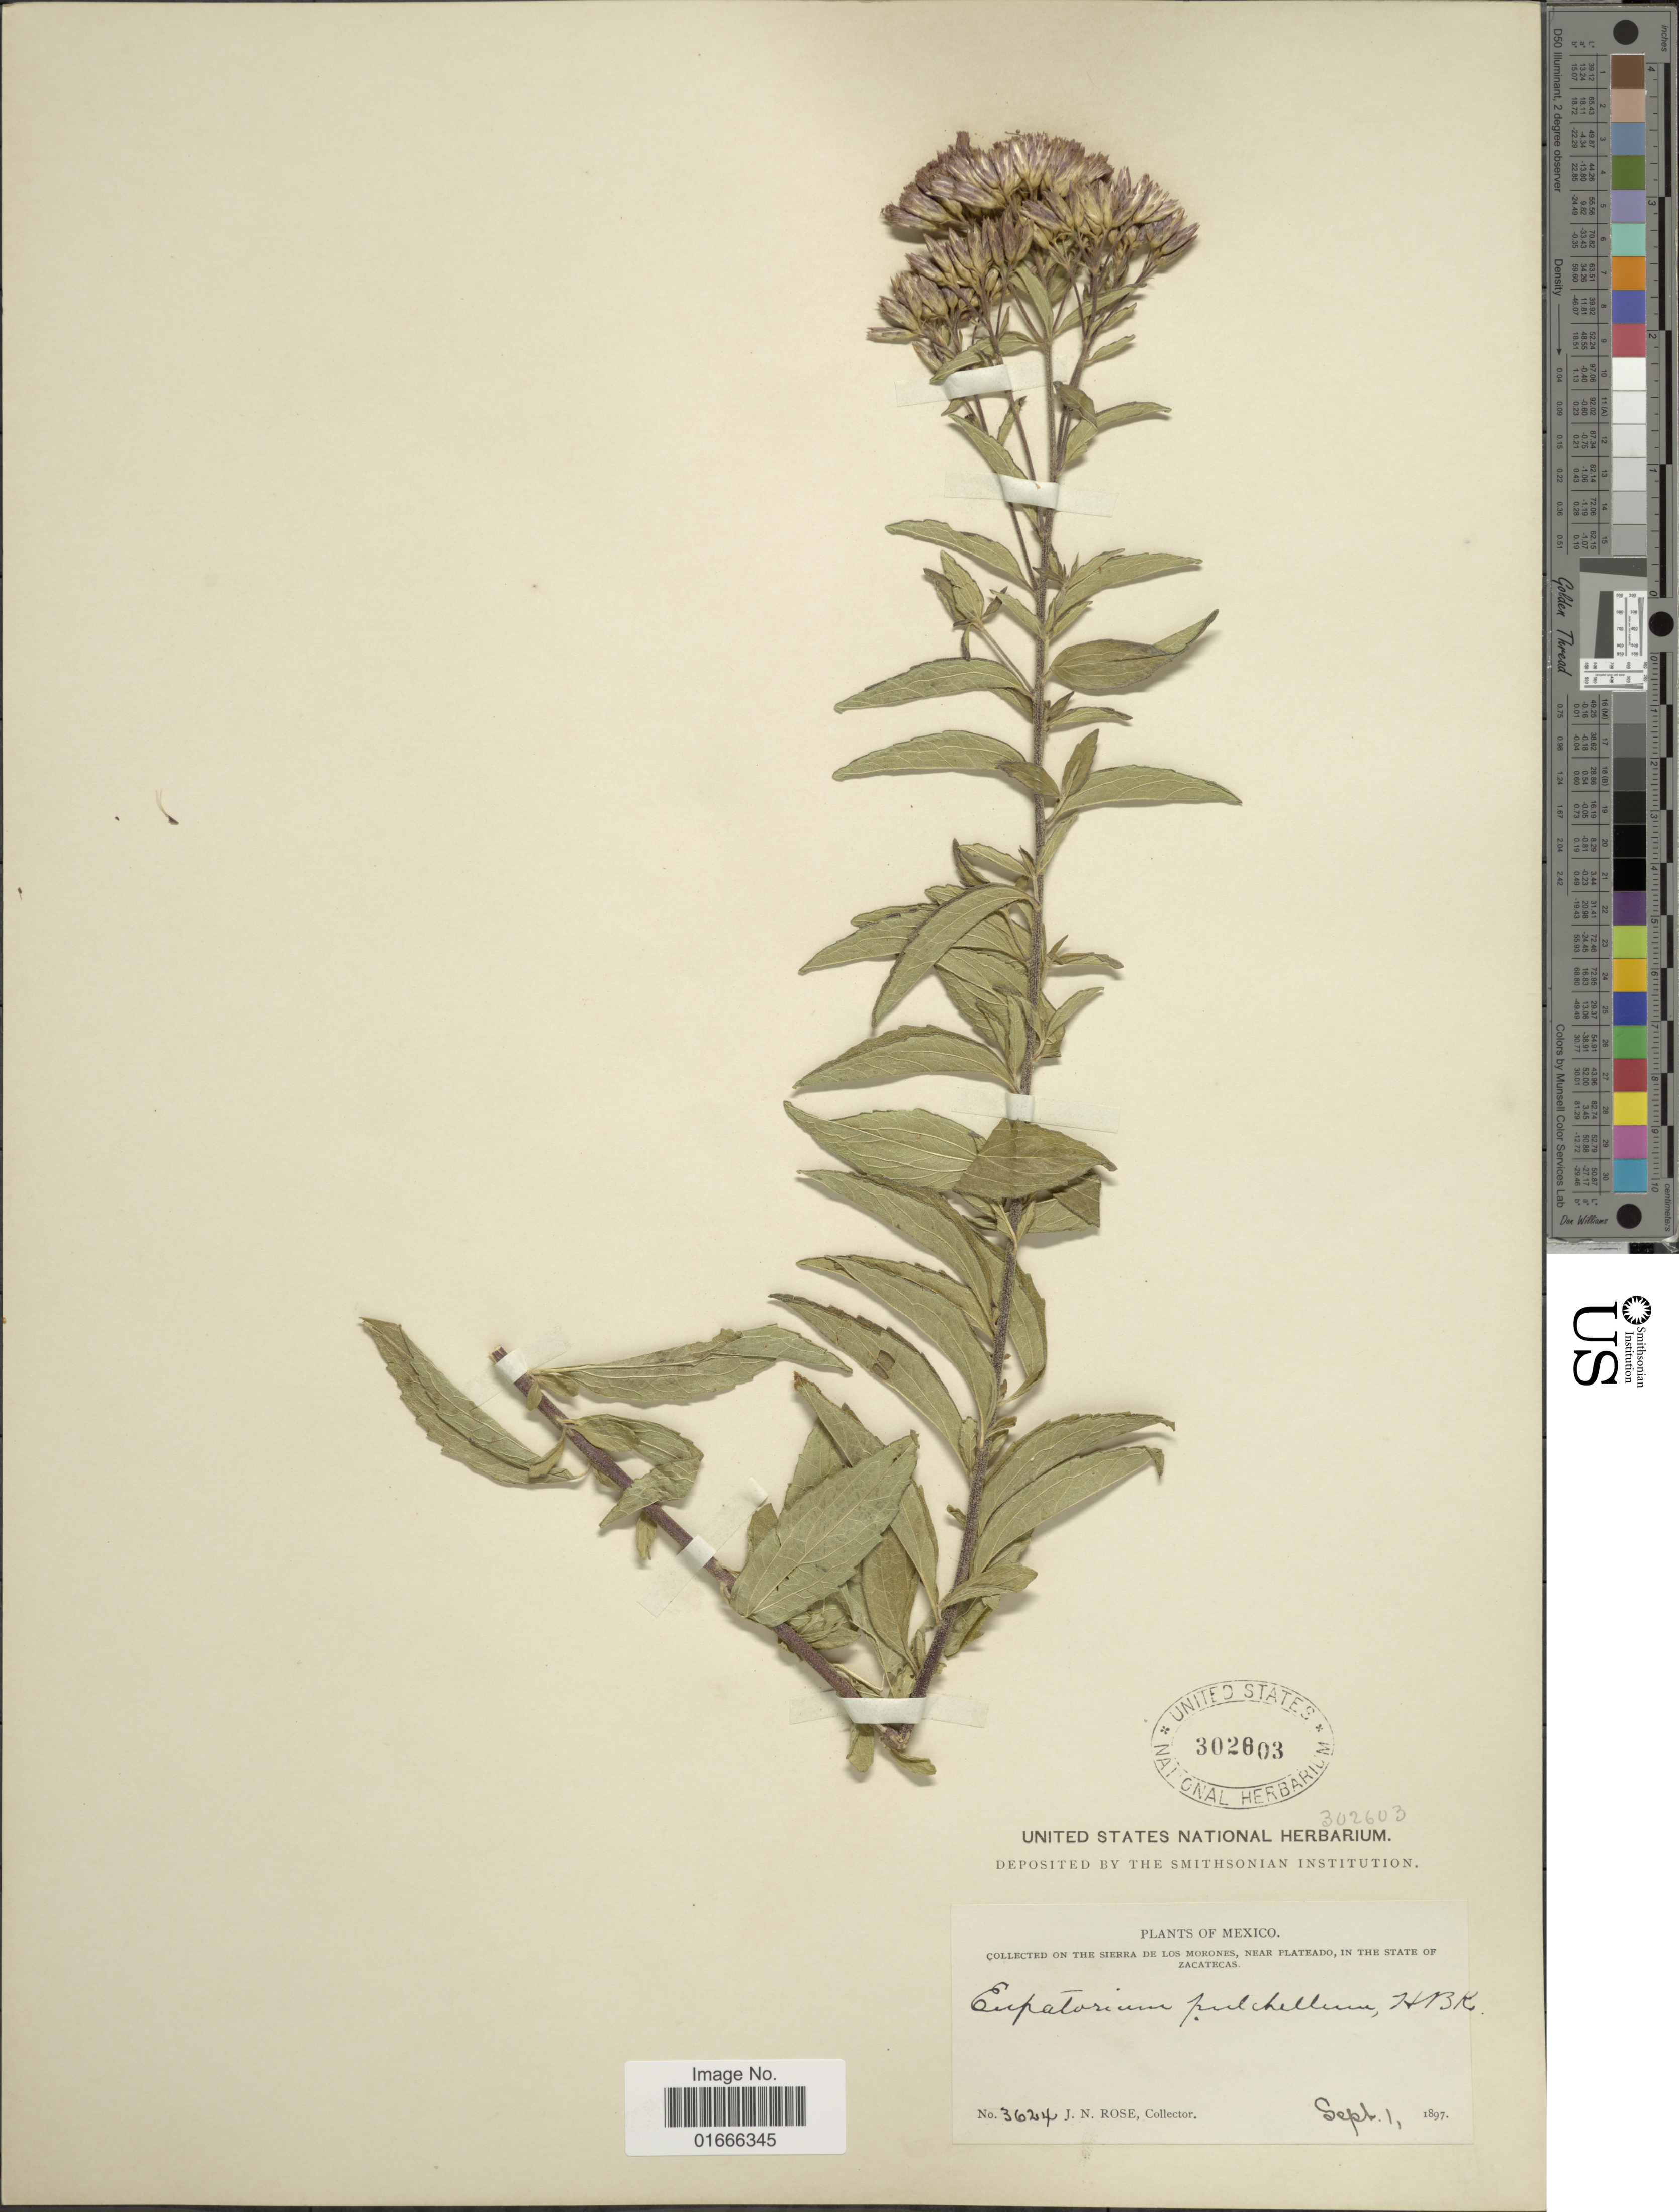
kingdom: Plantae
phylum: Tracheophyta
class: Magnoliopsida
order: Asterales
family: Asteraceae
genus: Chromolaena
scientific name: Chromolaena pulchella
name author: (Kunth) R.M. King & H. Rob.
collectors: J. N. Rose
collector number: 3624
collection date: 1897-09-01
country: Mexico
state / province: Zacatecas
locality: On the Sierra de Los Morones, near Plateado, in the state of Zacatecas.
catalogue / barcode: US 302603